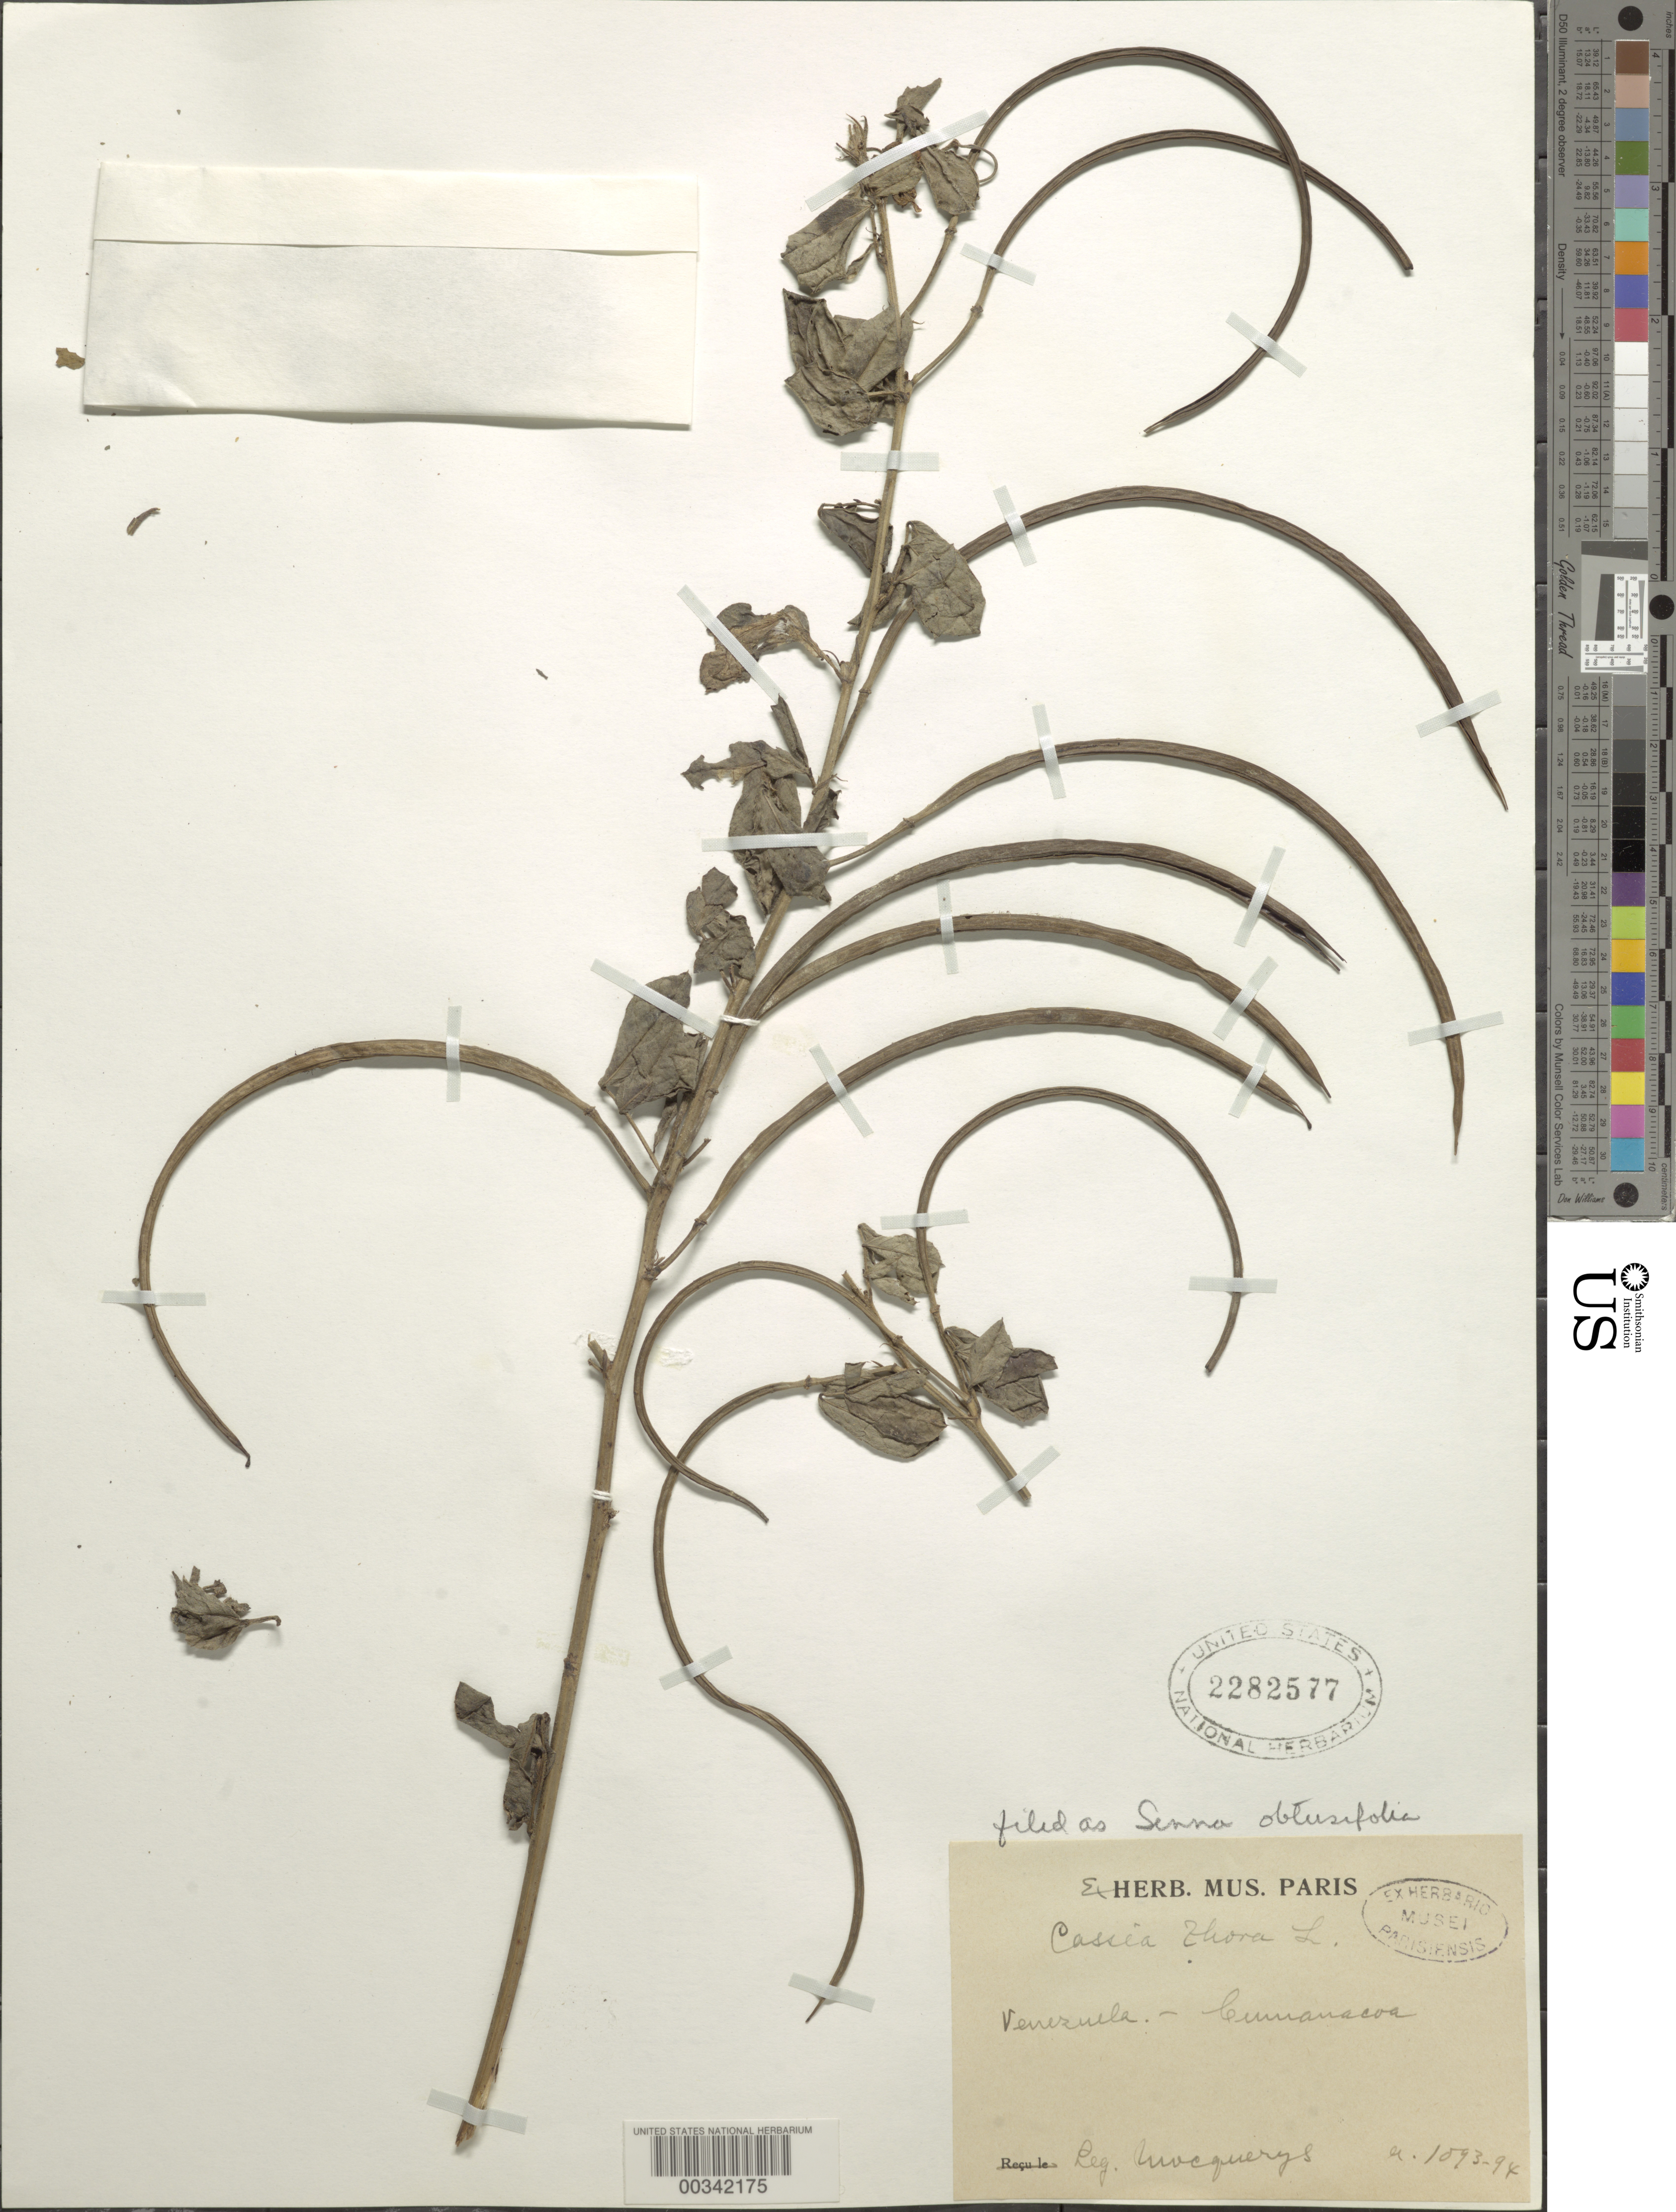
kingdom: Plantae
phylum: Tracheophyta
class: Magnoliopsida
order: Fabales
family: Fabaceae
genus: Senna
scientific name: Senna obtusifolia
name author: (L.) H.S. Irwin & Barneby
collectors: A. Mocquerys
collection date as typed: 1893 to -- -- 1894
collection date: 1893/1894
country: Venezuela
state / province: Mérida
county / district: Libertador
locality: Mérida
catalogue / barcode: US 2282577